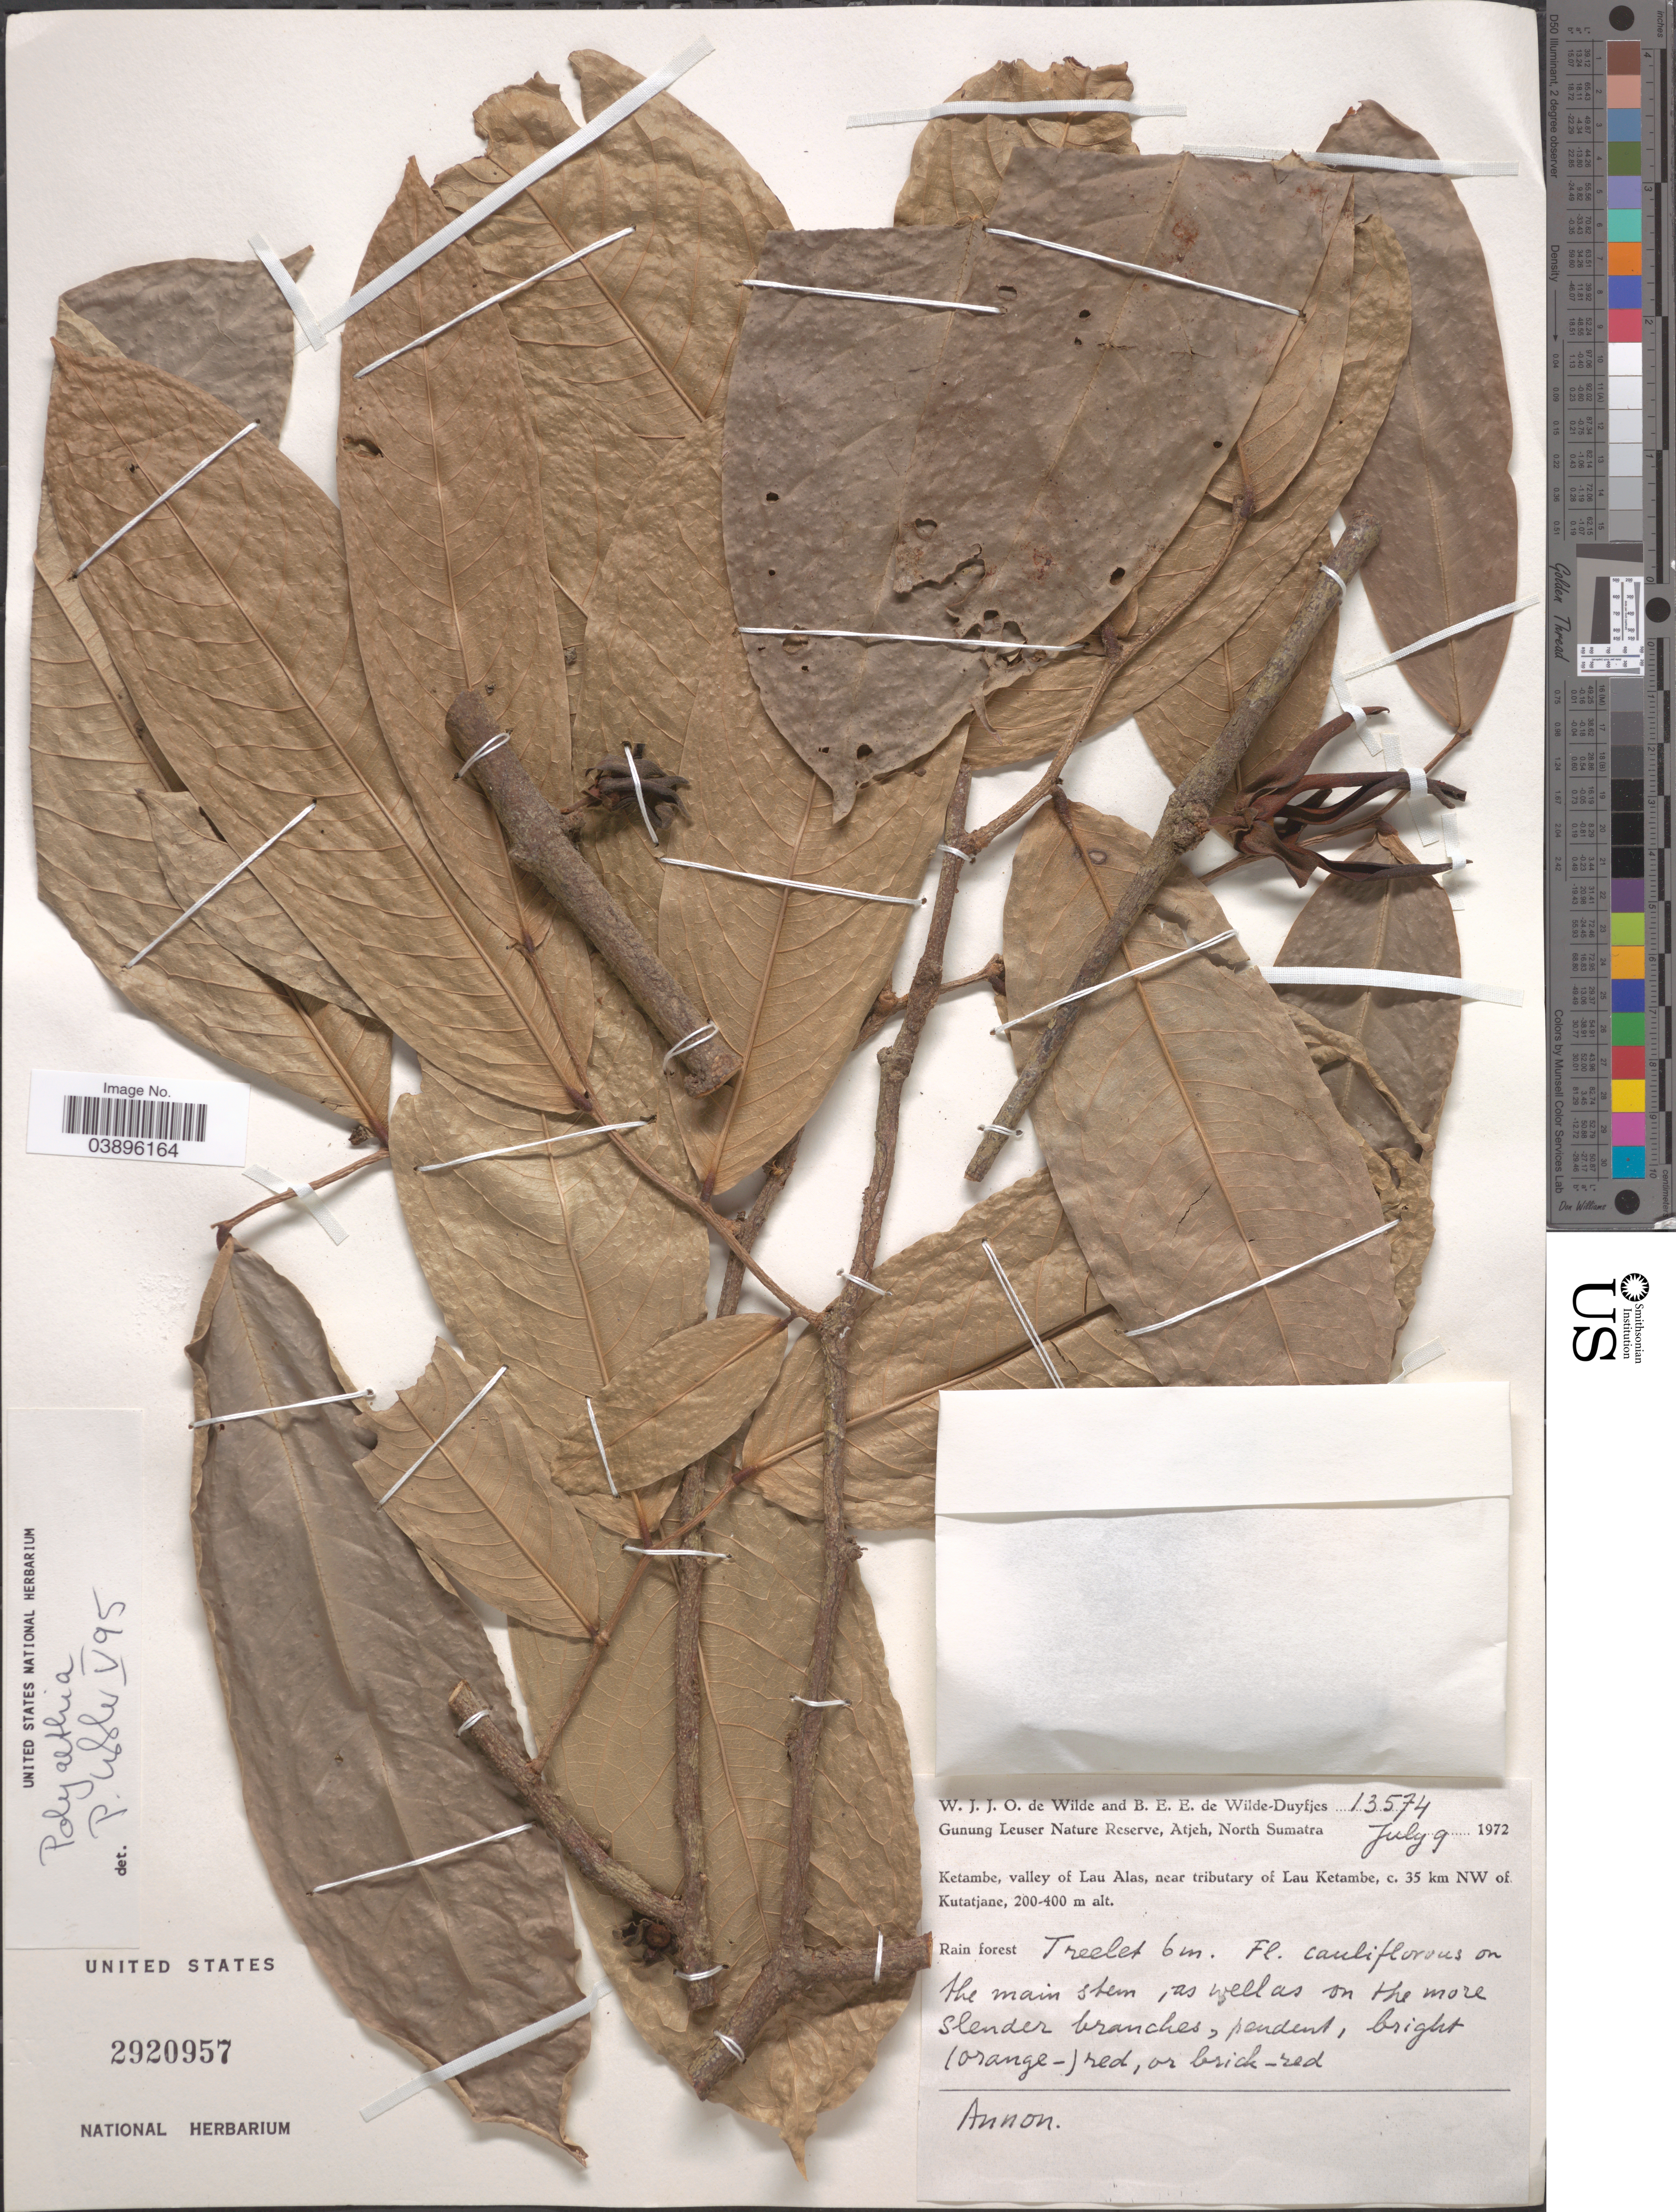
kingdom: Plantae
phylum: Tracheophyta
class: Magnoliopsida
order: Magnoliales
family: Annonaceae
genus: Polyalthia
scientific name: Polyalthia sp.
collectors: W. J. de Wilde & B. E. de Wilde-Duyfjes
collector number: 13574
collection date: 1972-07-09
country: Indonesia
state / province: Sumatra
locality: Gunung Leuser Nature Reserve, Atjeh, North Sumatra. Ketambe, valley of Lau Alas, near tributary of Lau Ketambe, c. 35 km NW of Kutatjane.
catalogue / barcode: US 2920957